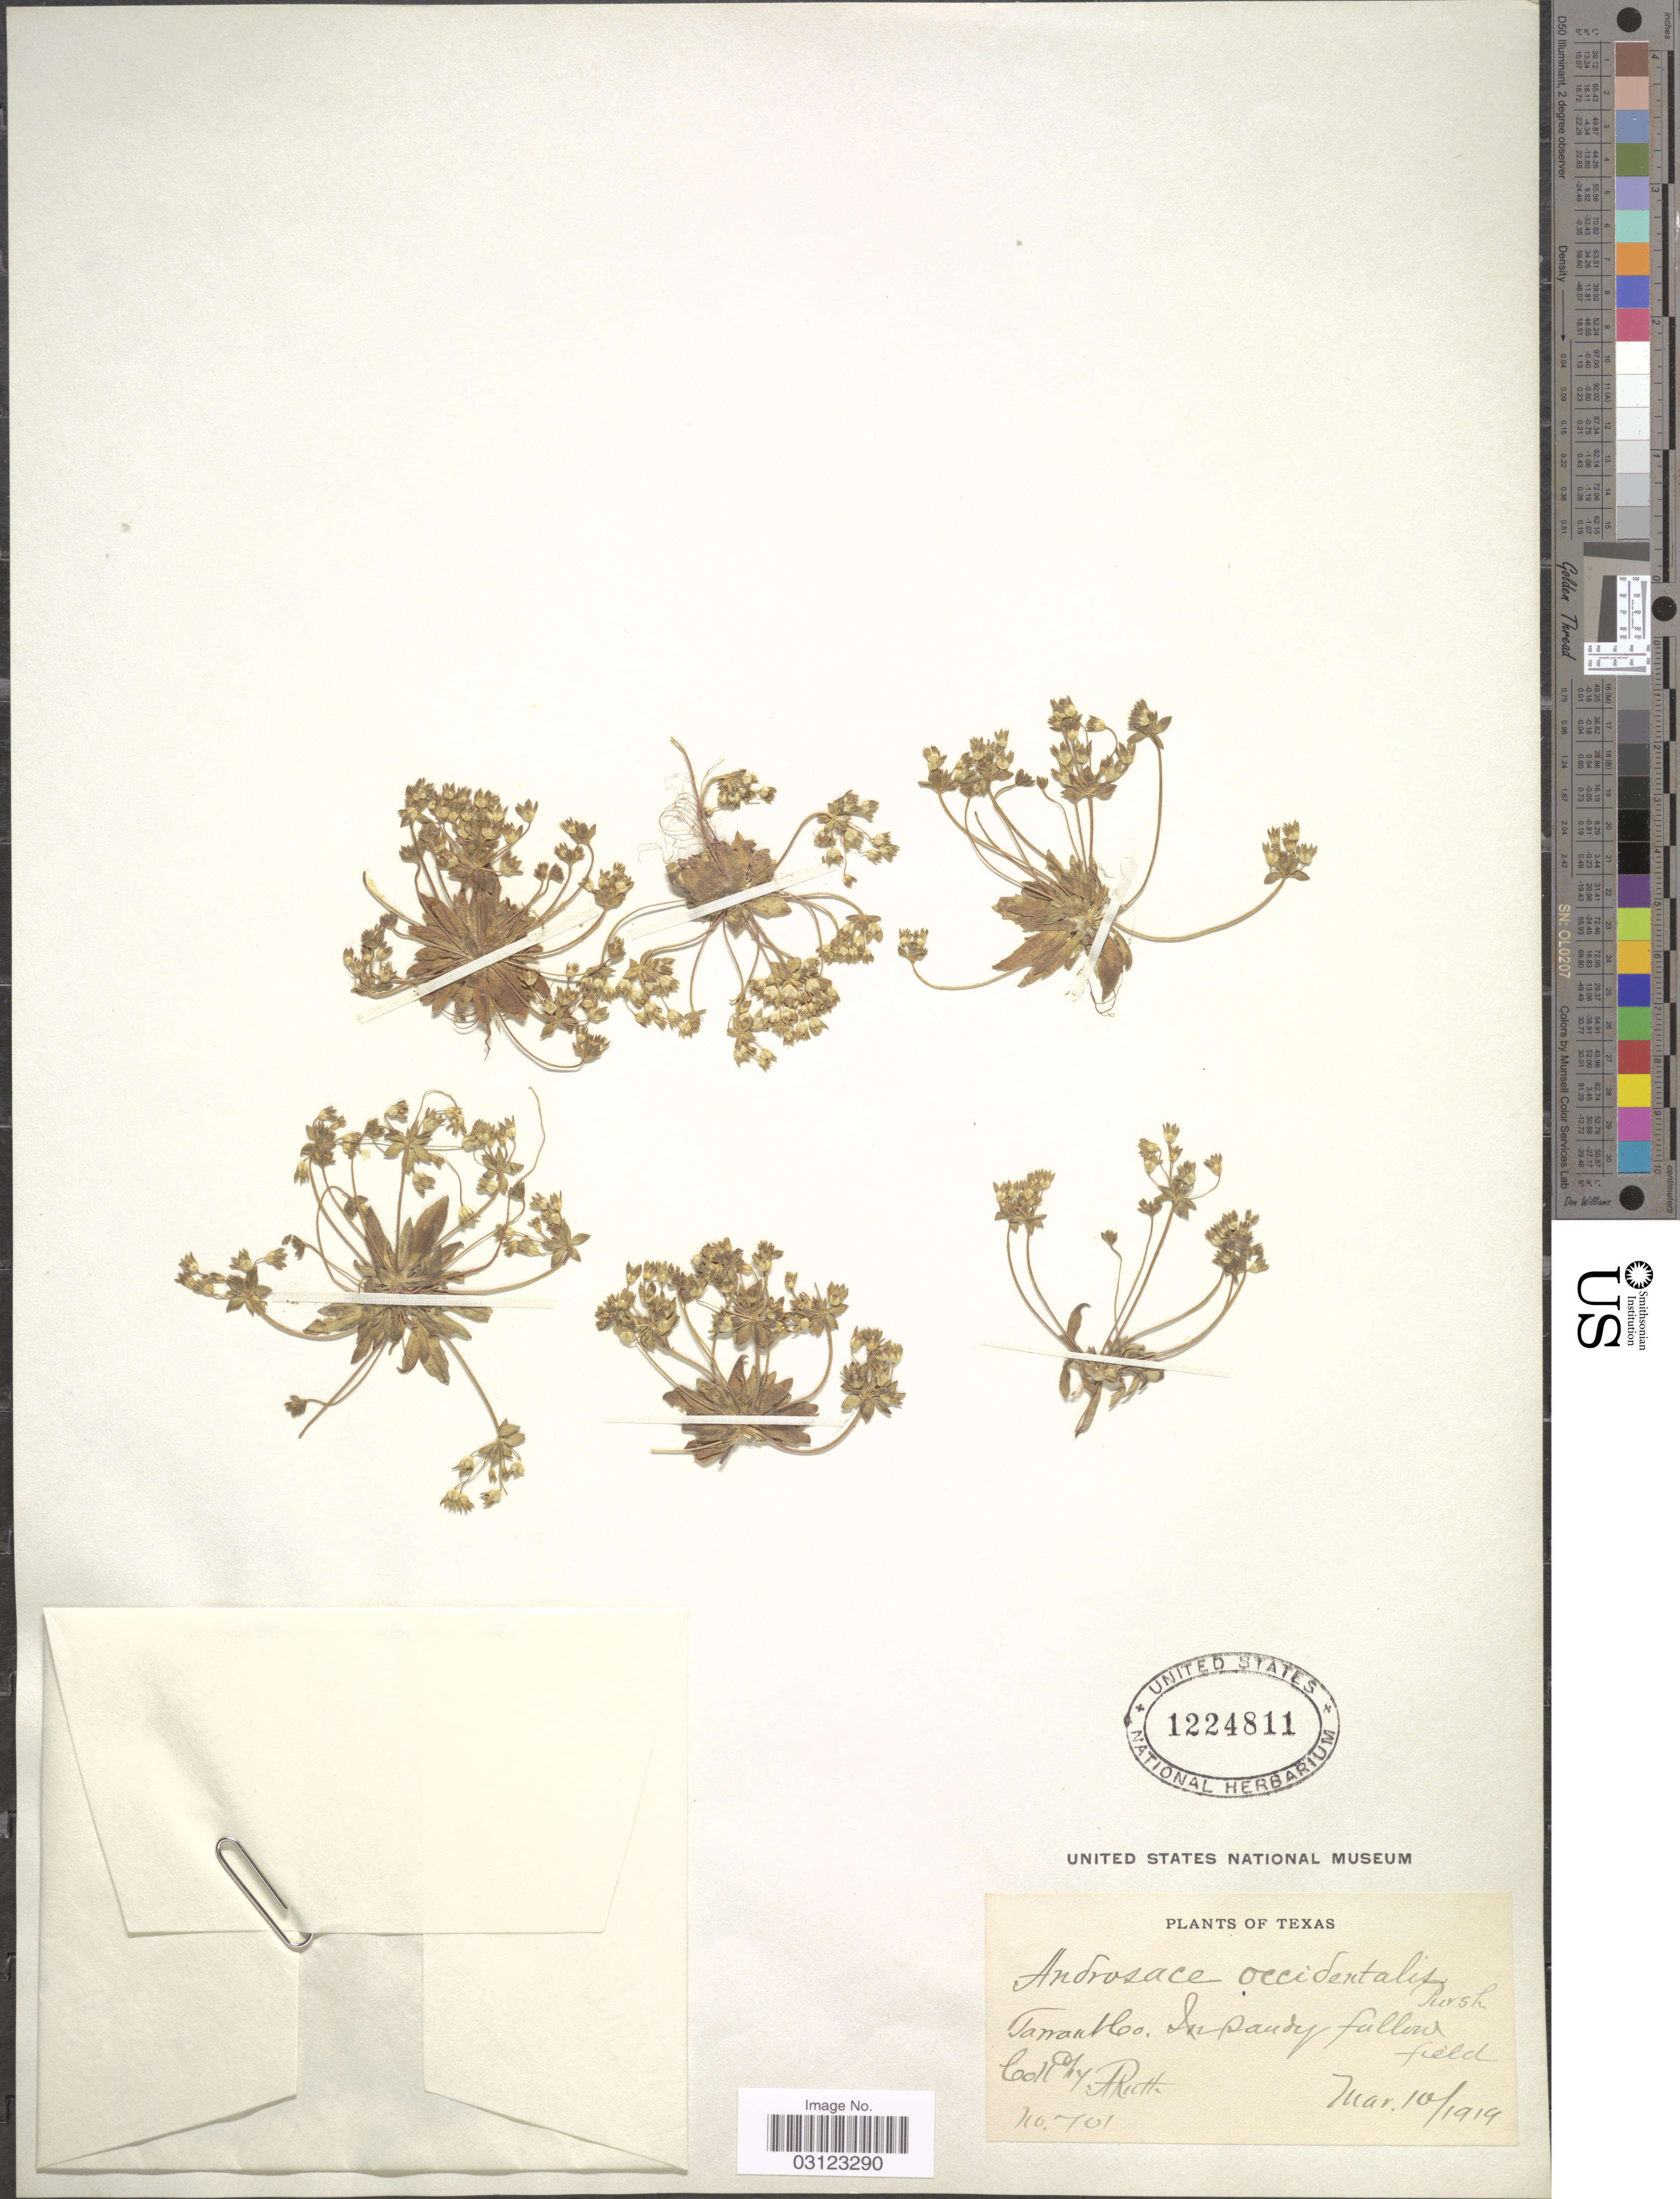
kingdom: Plantae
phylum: Tracheophyta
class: Magnoliopsida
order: Ericales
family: Primulaceae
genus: Androsace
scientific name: Androsace occidentalis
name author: (Pursh) Pursh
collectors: A. Ruth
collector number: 701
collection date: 1919-03-10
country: United States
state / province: Texas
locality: Tarrant Co.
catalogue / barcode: US 1224811